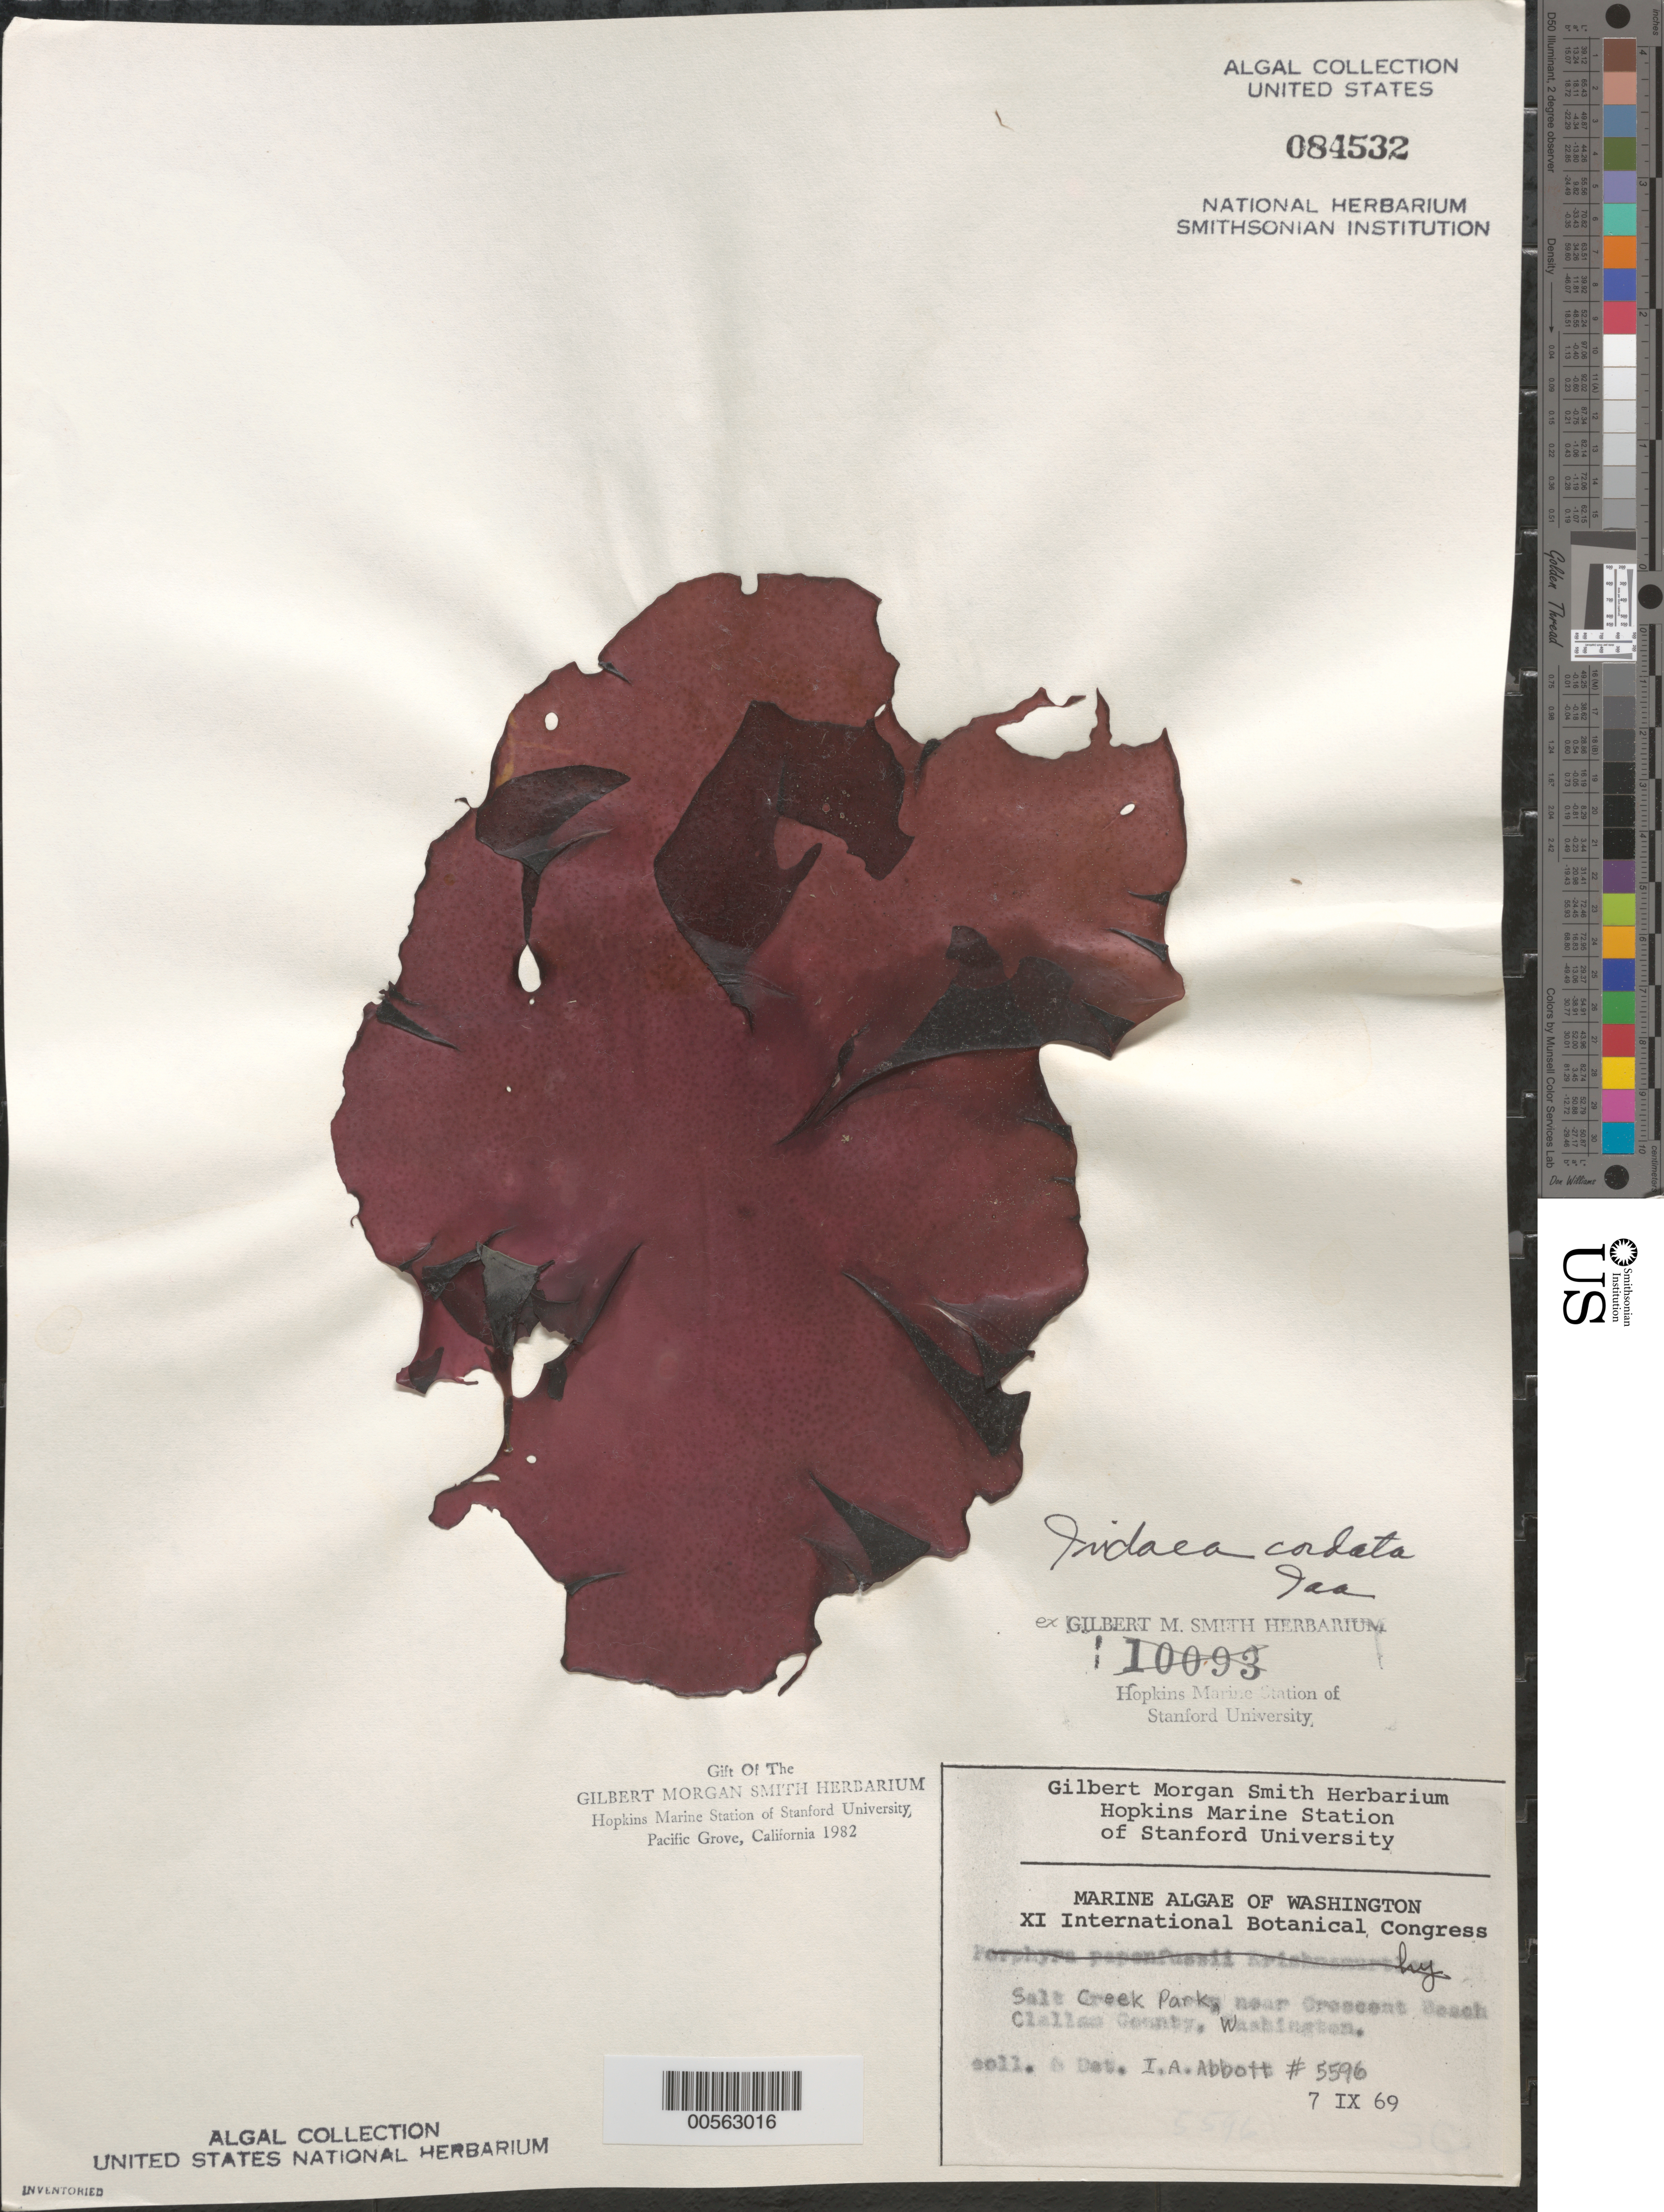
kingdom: Plantae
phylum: Rhodophyta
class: Florideophyceae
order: Gigartinales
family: Gigartinaceae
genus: Iridaea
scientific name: Iridaea cordata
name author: (Turner) Bory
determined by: Abbott, Isabella A.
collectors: I. A. Abbott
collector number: IAA 5596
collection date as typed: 07 Sep 1969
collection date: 1969-09-07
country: United States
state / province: Washington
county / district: Clallam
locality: Salt Creek Park, near Crescent Beach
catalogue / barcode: US 84532